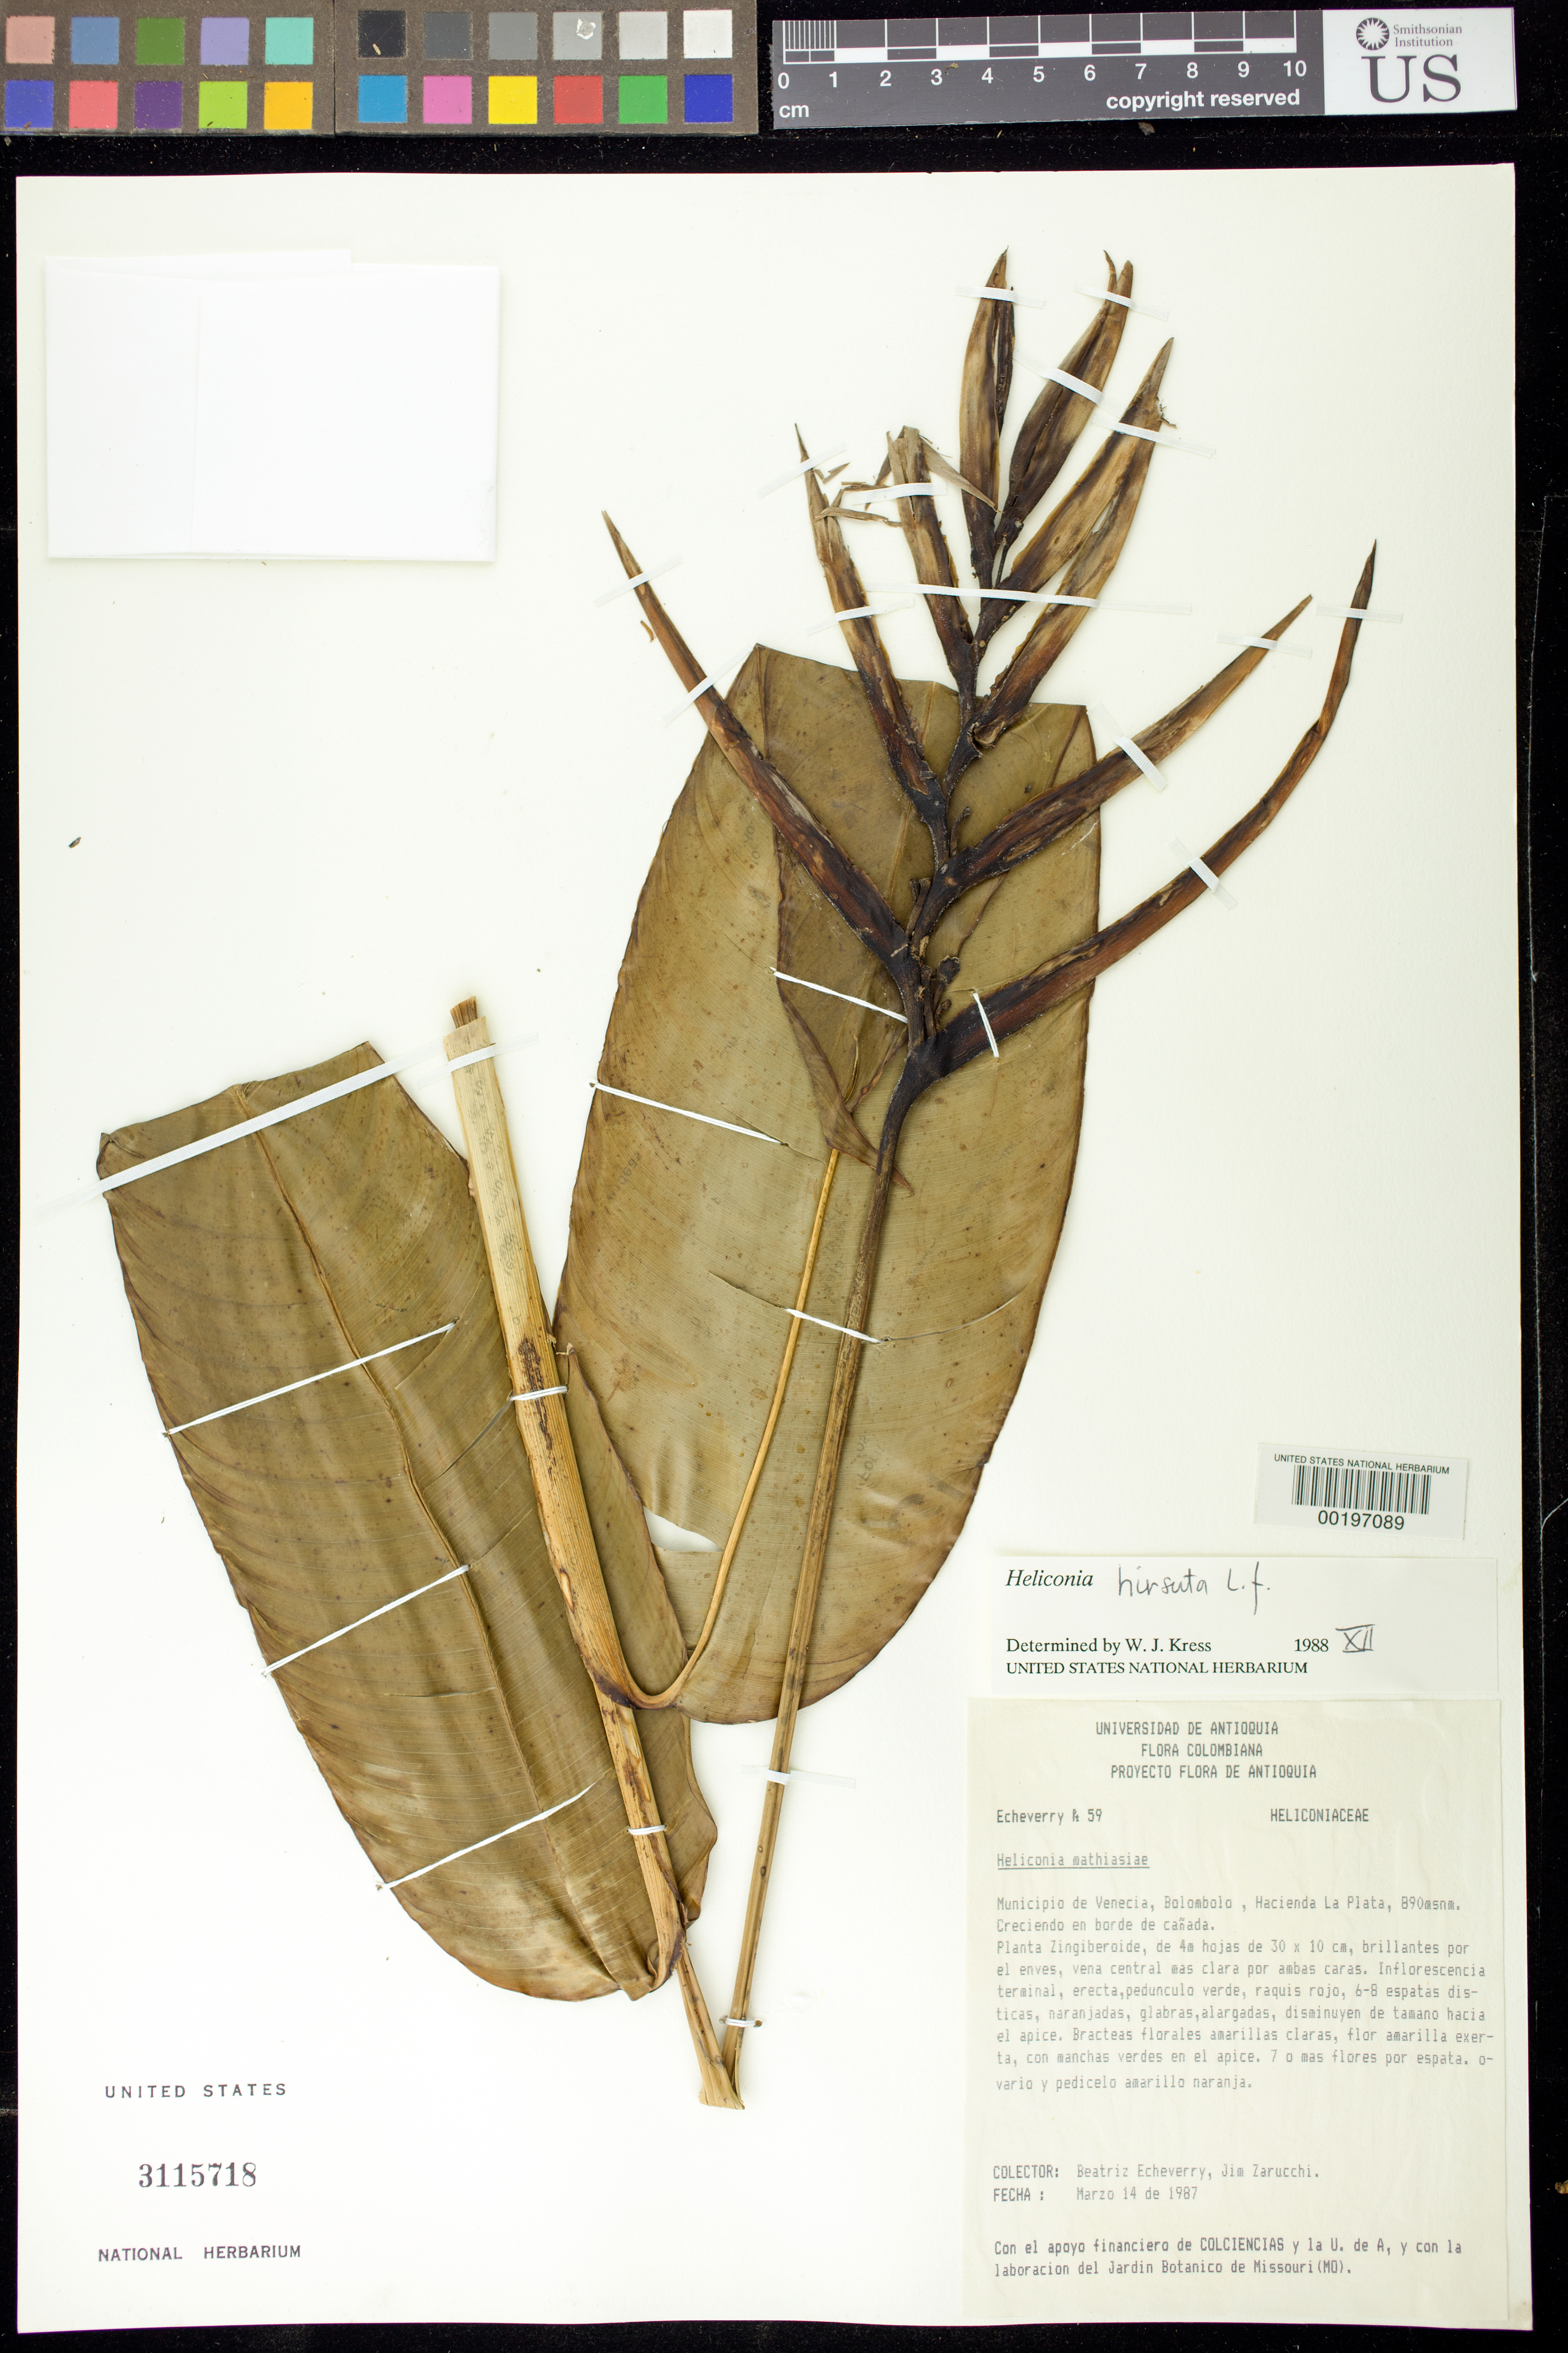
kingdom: Plantae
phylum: Tracheophyta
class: Liliopsida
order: Zingiberales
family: Heliconiaceae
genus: Heliconia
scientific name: Heliconia hirsuta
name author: L. f.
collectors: B. Echeverry & J. L. Zarucchi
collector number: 59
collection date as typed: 14 Mar 1987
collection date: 1987-03-14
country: Colombia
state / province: Antioquia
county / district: Venecia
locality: Mun of Venecia, Bolombolo, Hacienda la Plata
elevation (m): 890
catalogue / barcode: US 3115718